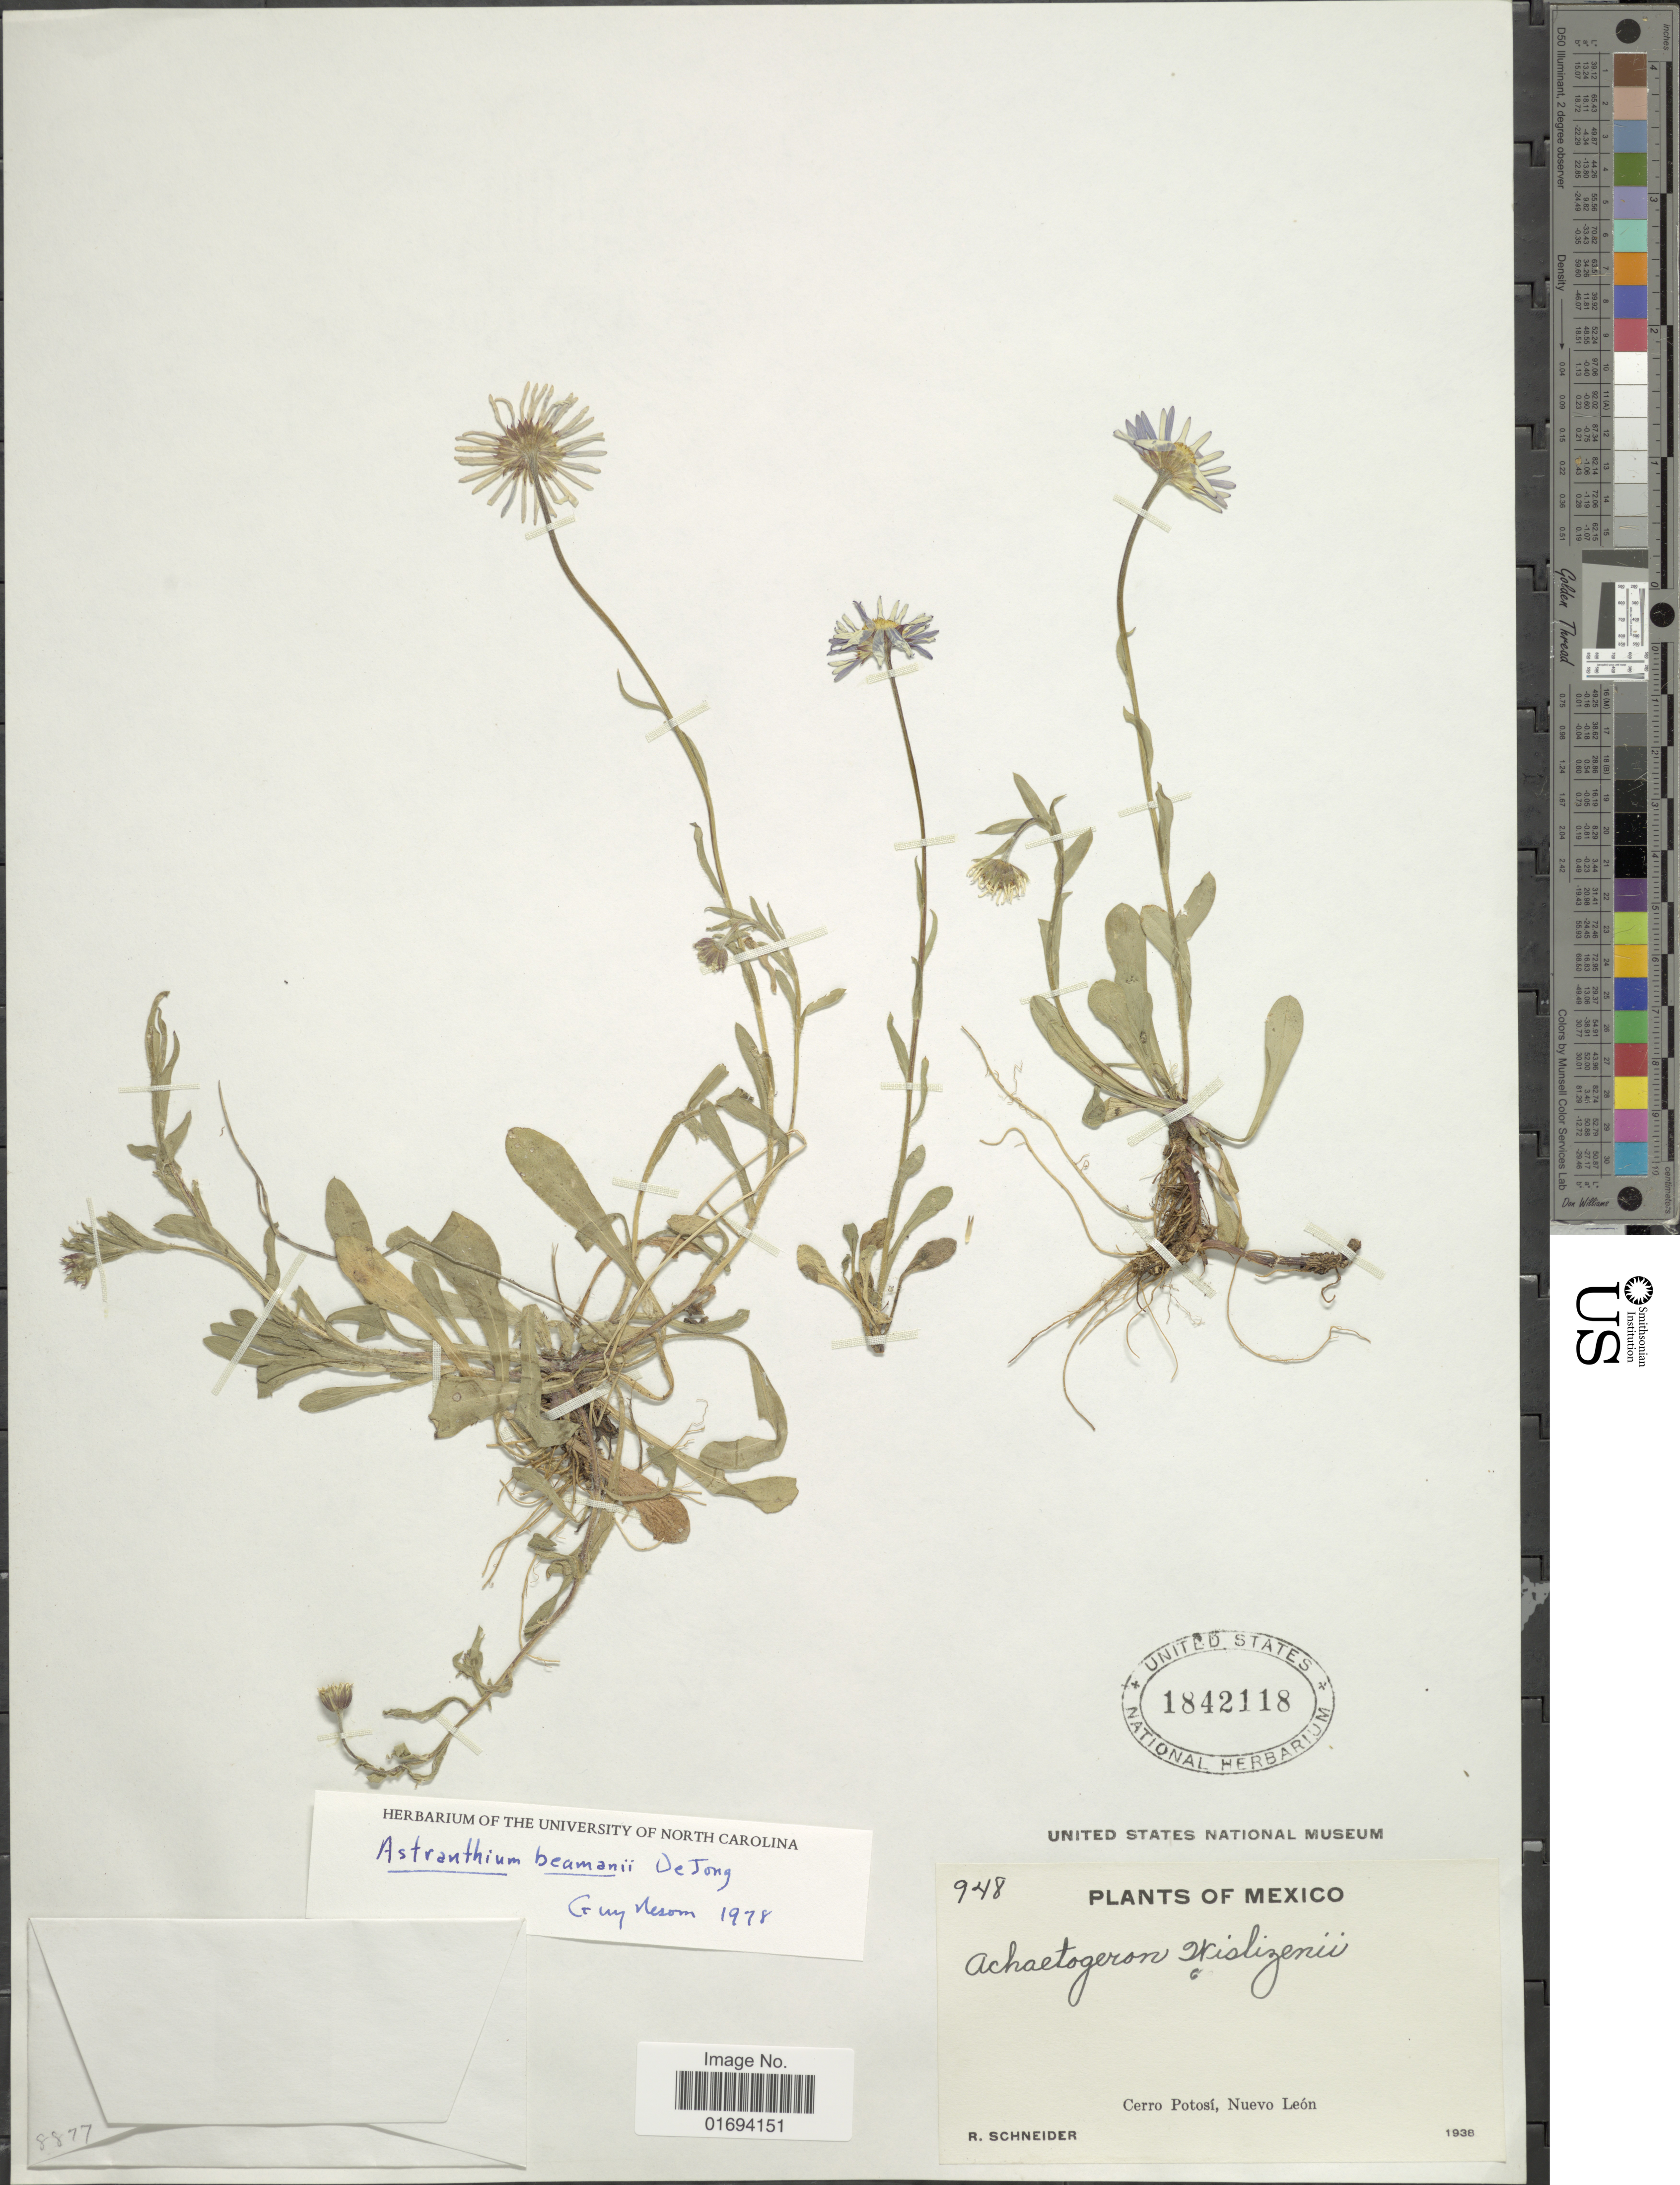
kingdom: Plantae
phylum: Tracheophyta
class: Magnoliopsida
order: Asterales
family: Asteraceae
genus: Astranthium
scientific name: Astranthium beamanii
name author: de Jong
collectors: R. Schneider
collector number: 948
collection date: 1938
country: Mexico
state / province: Nuevo León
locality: Cerro Potosi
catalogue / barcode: US 1842118